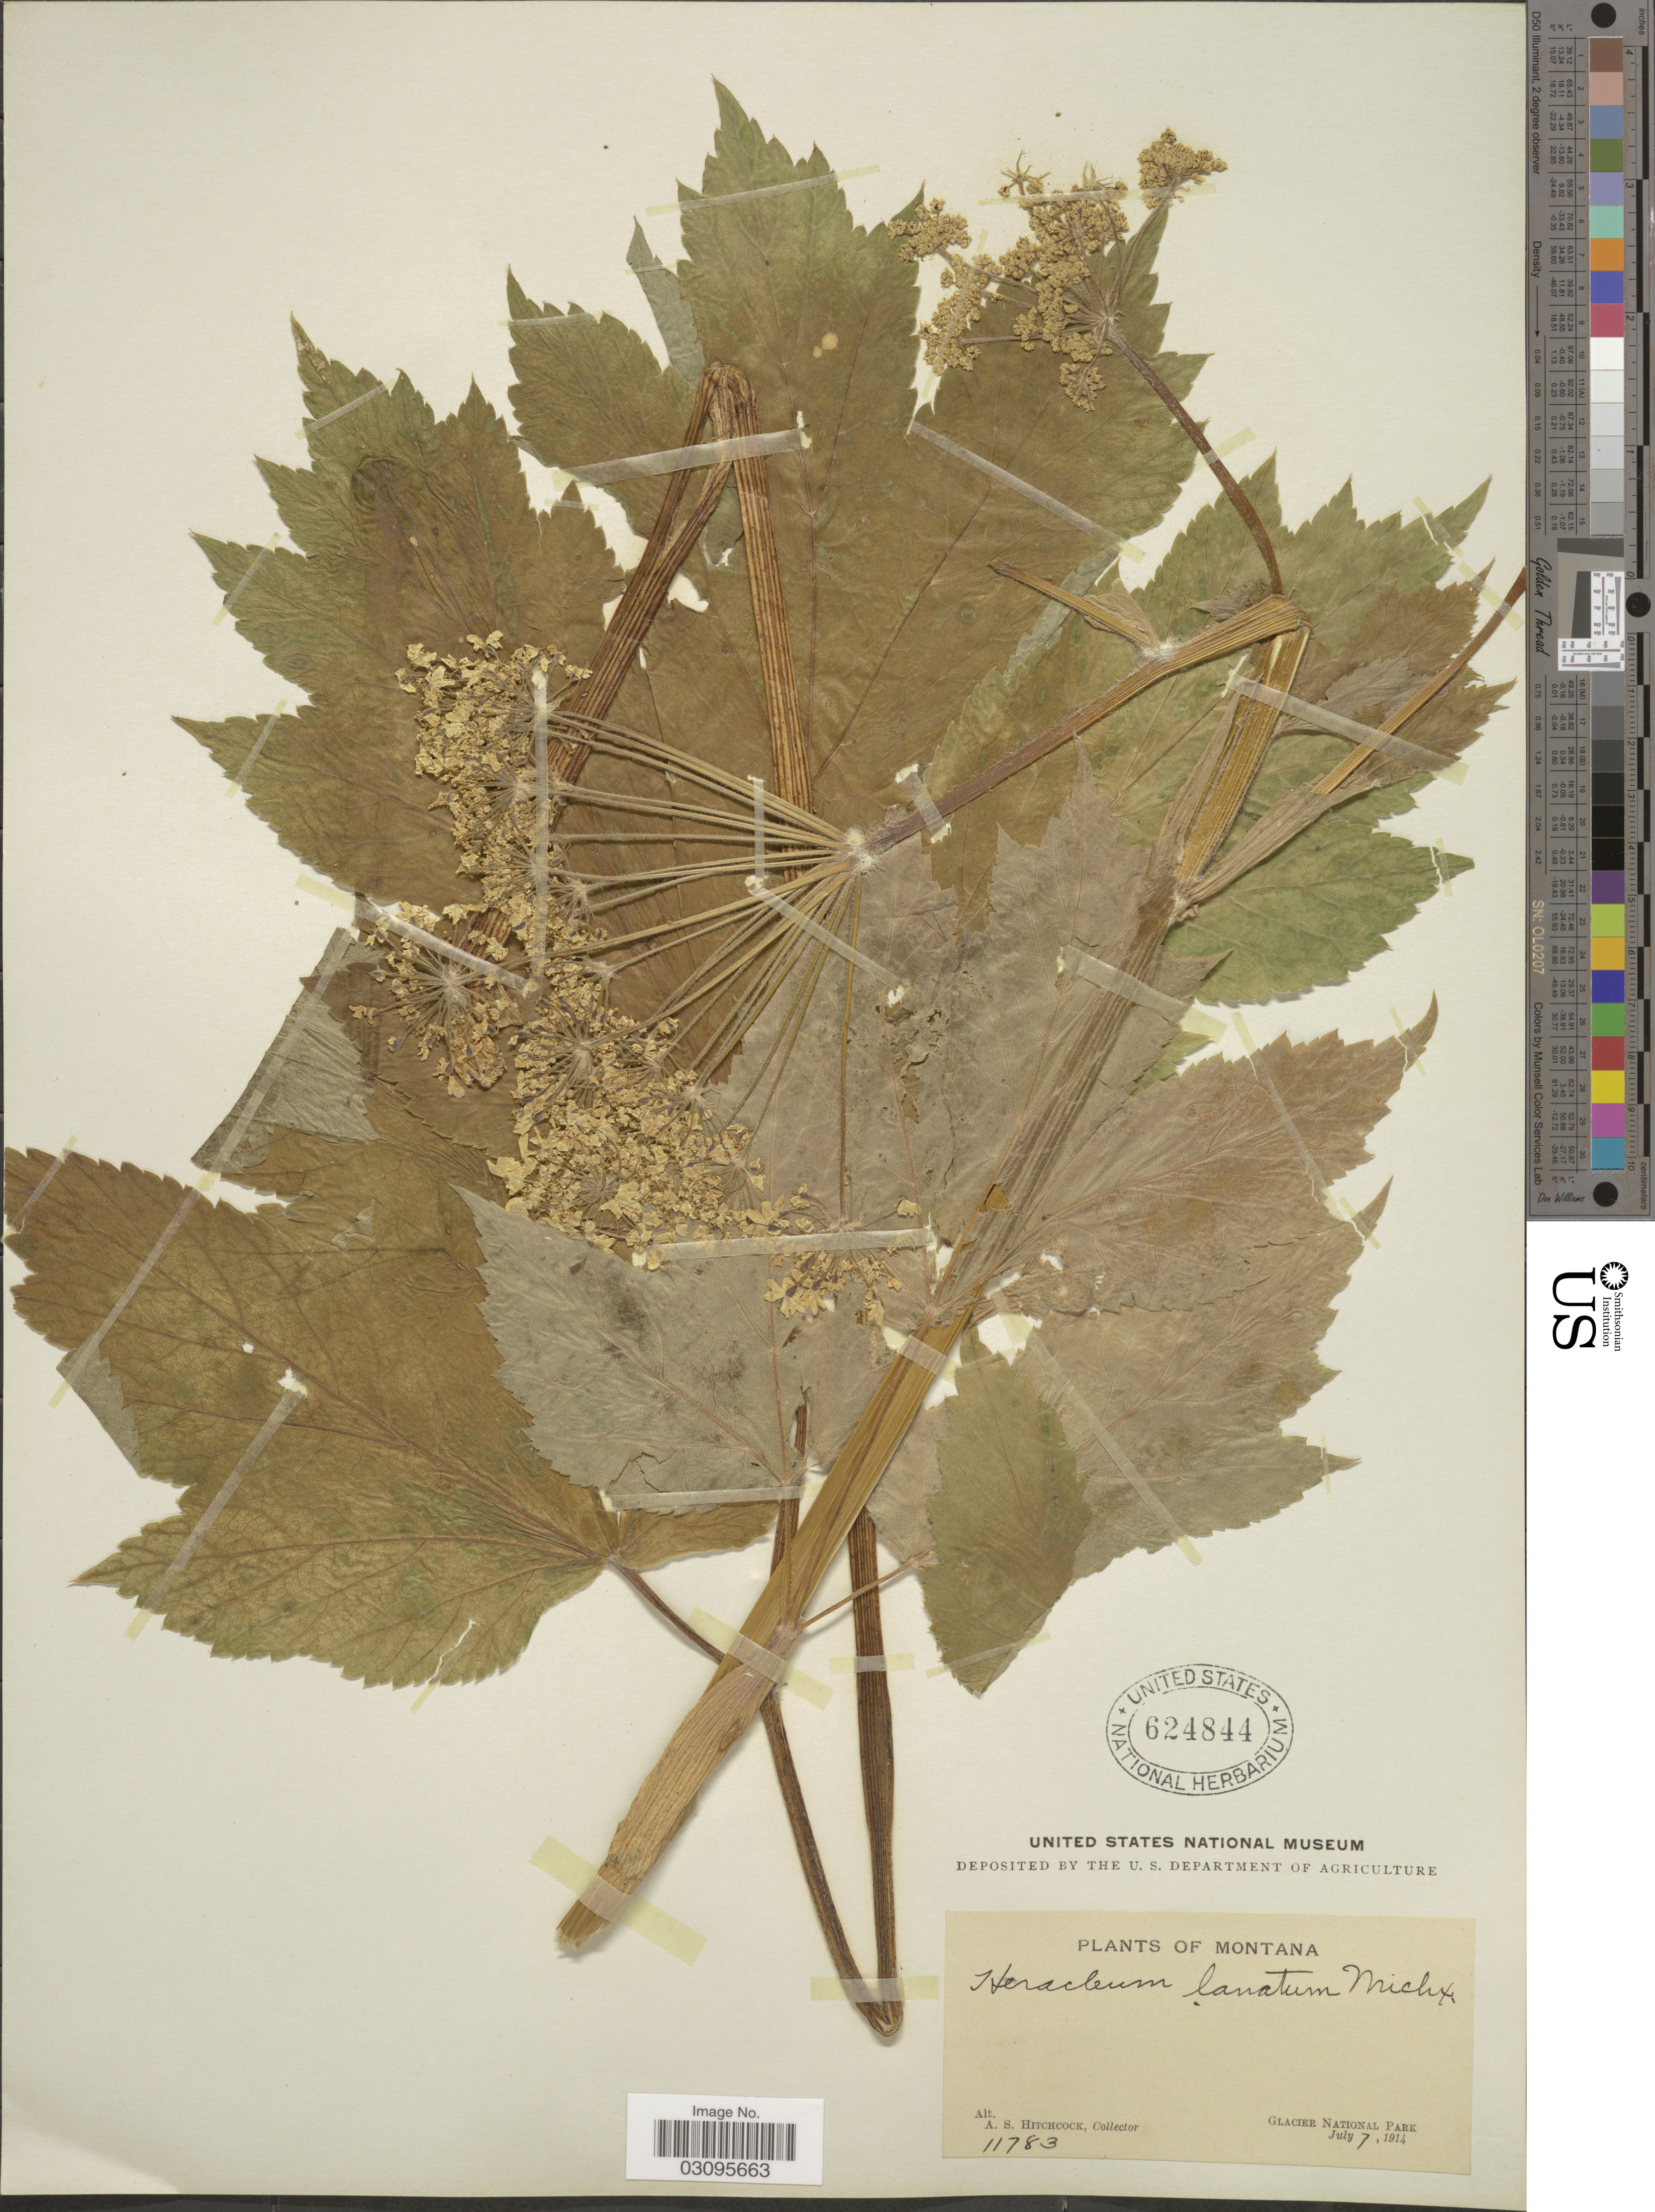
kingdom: Plantae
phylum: Tracheophyta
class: Magnoliopsida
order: Apiales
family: Apiaceae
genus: Heracleum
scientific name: Heracleum lanatum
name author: Michx.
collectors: A. S. Hitchcock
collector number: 11783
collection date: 1914-07-07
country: United States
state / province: Montana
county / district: Flathead / Glacier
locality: Glacier National Park.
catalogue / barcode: US 624844